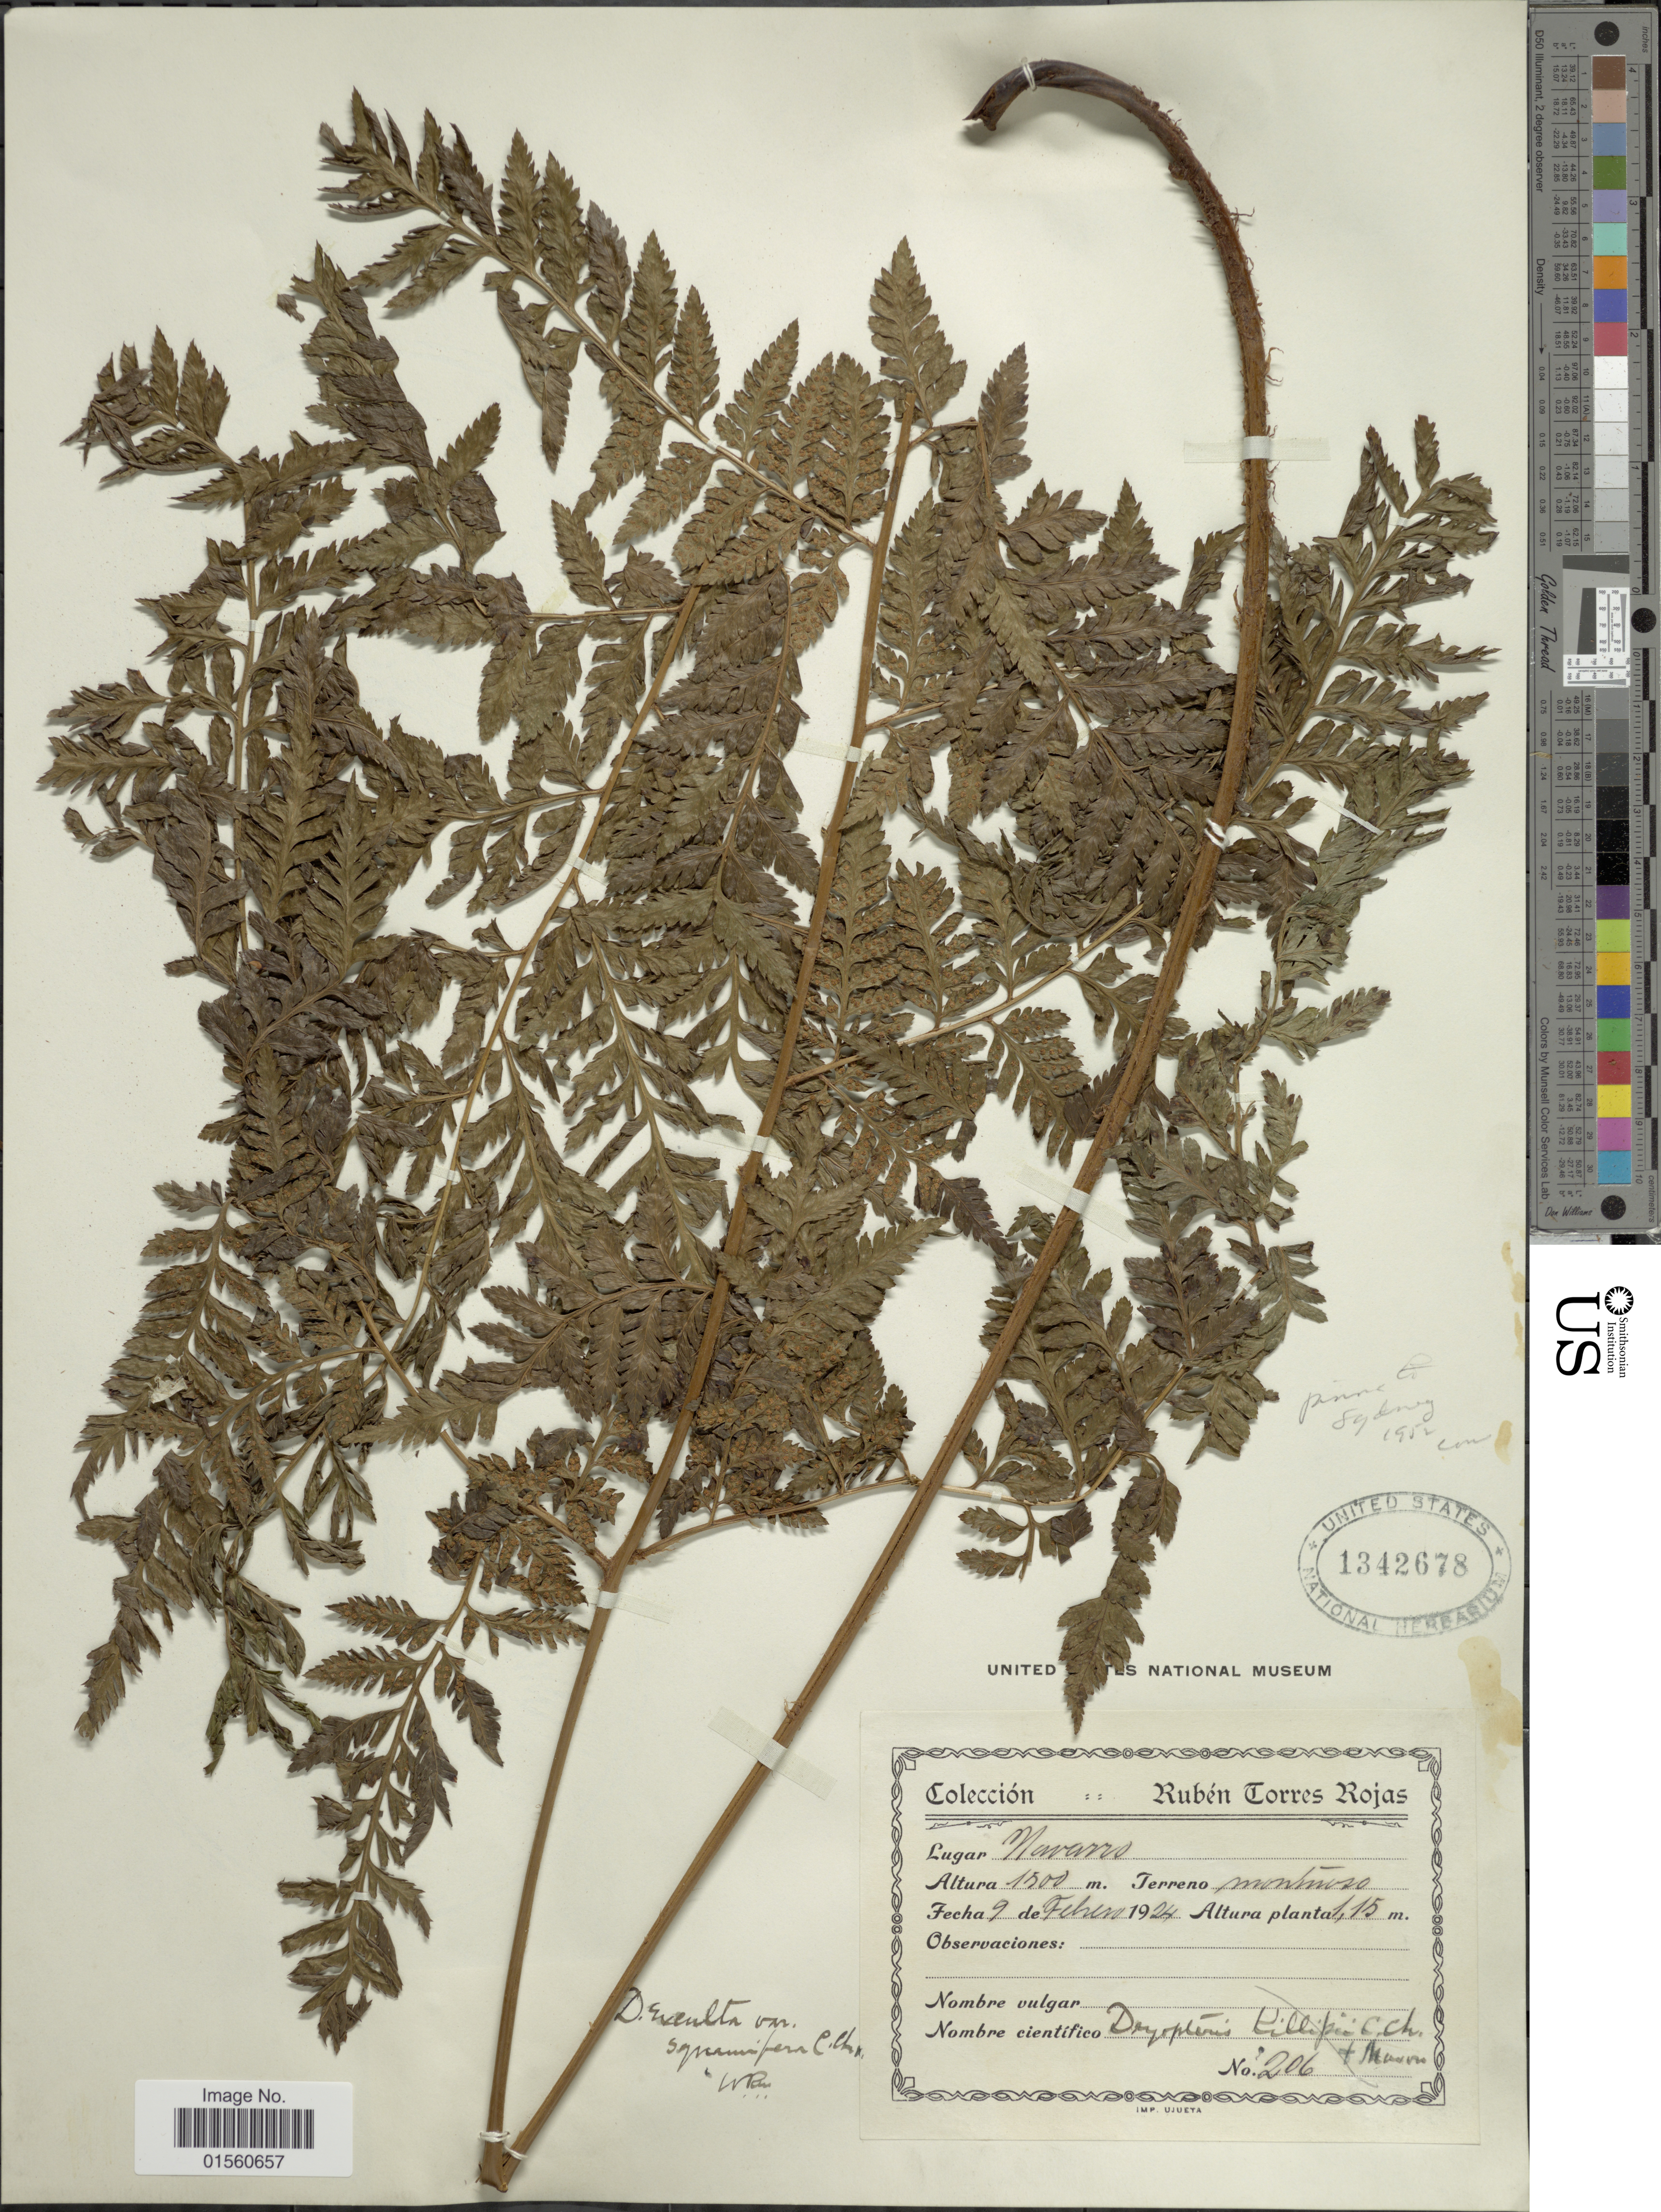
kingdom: Plantae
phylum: Tracheophyta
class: Polypodiopsida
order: Polypodiales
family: Dryopteridaceae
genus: Lastreopsis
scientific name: Lastreopsis squamifera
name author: (C. Chr.) Lellinger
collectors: R. Torres Rojas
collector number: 206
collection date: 1924-02-09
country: Costa Rica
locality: Navarro, Terreno Montanoso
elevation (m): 1500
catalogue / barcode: US 1342678